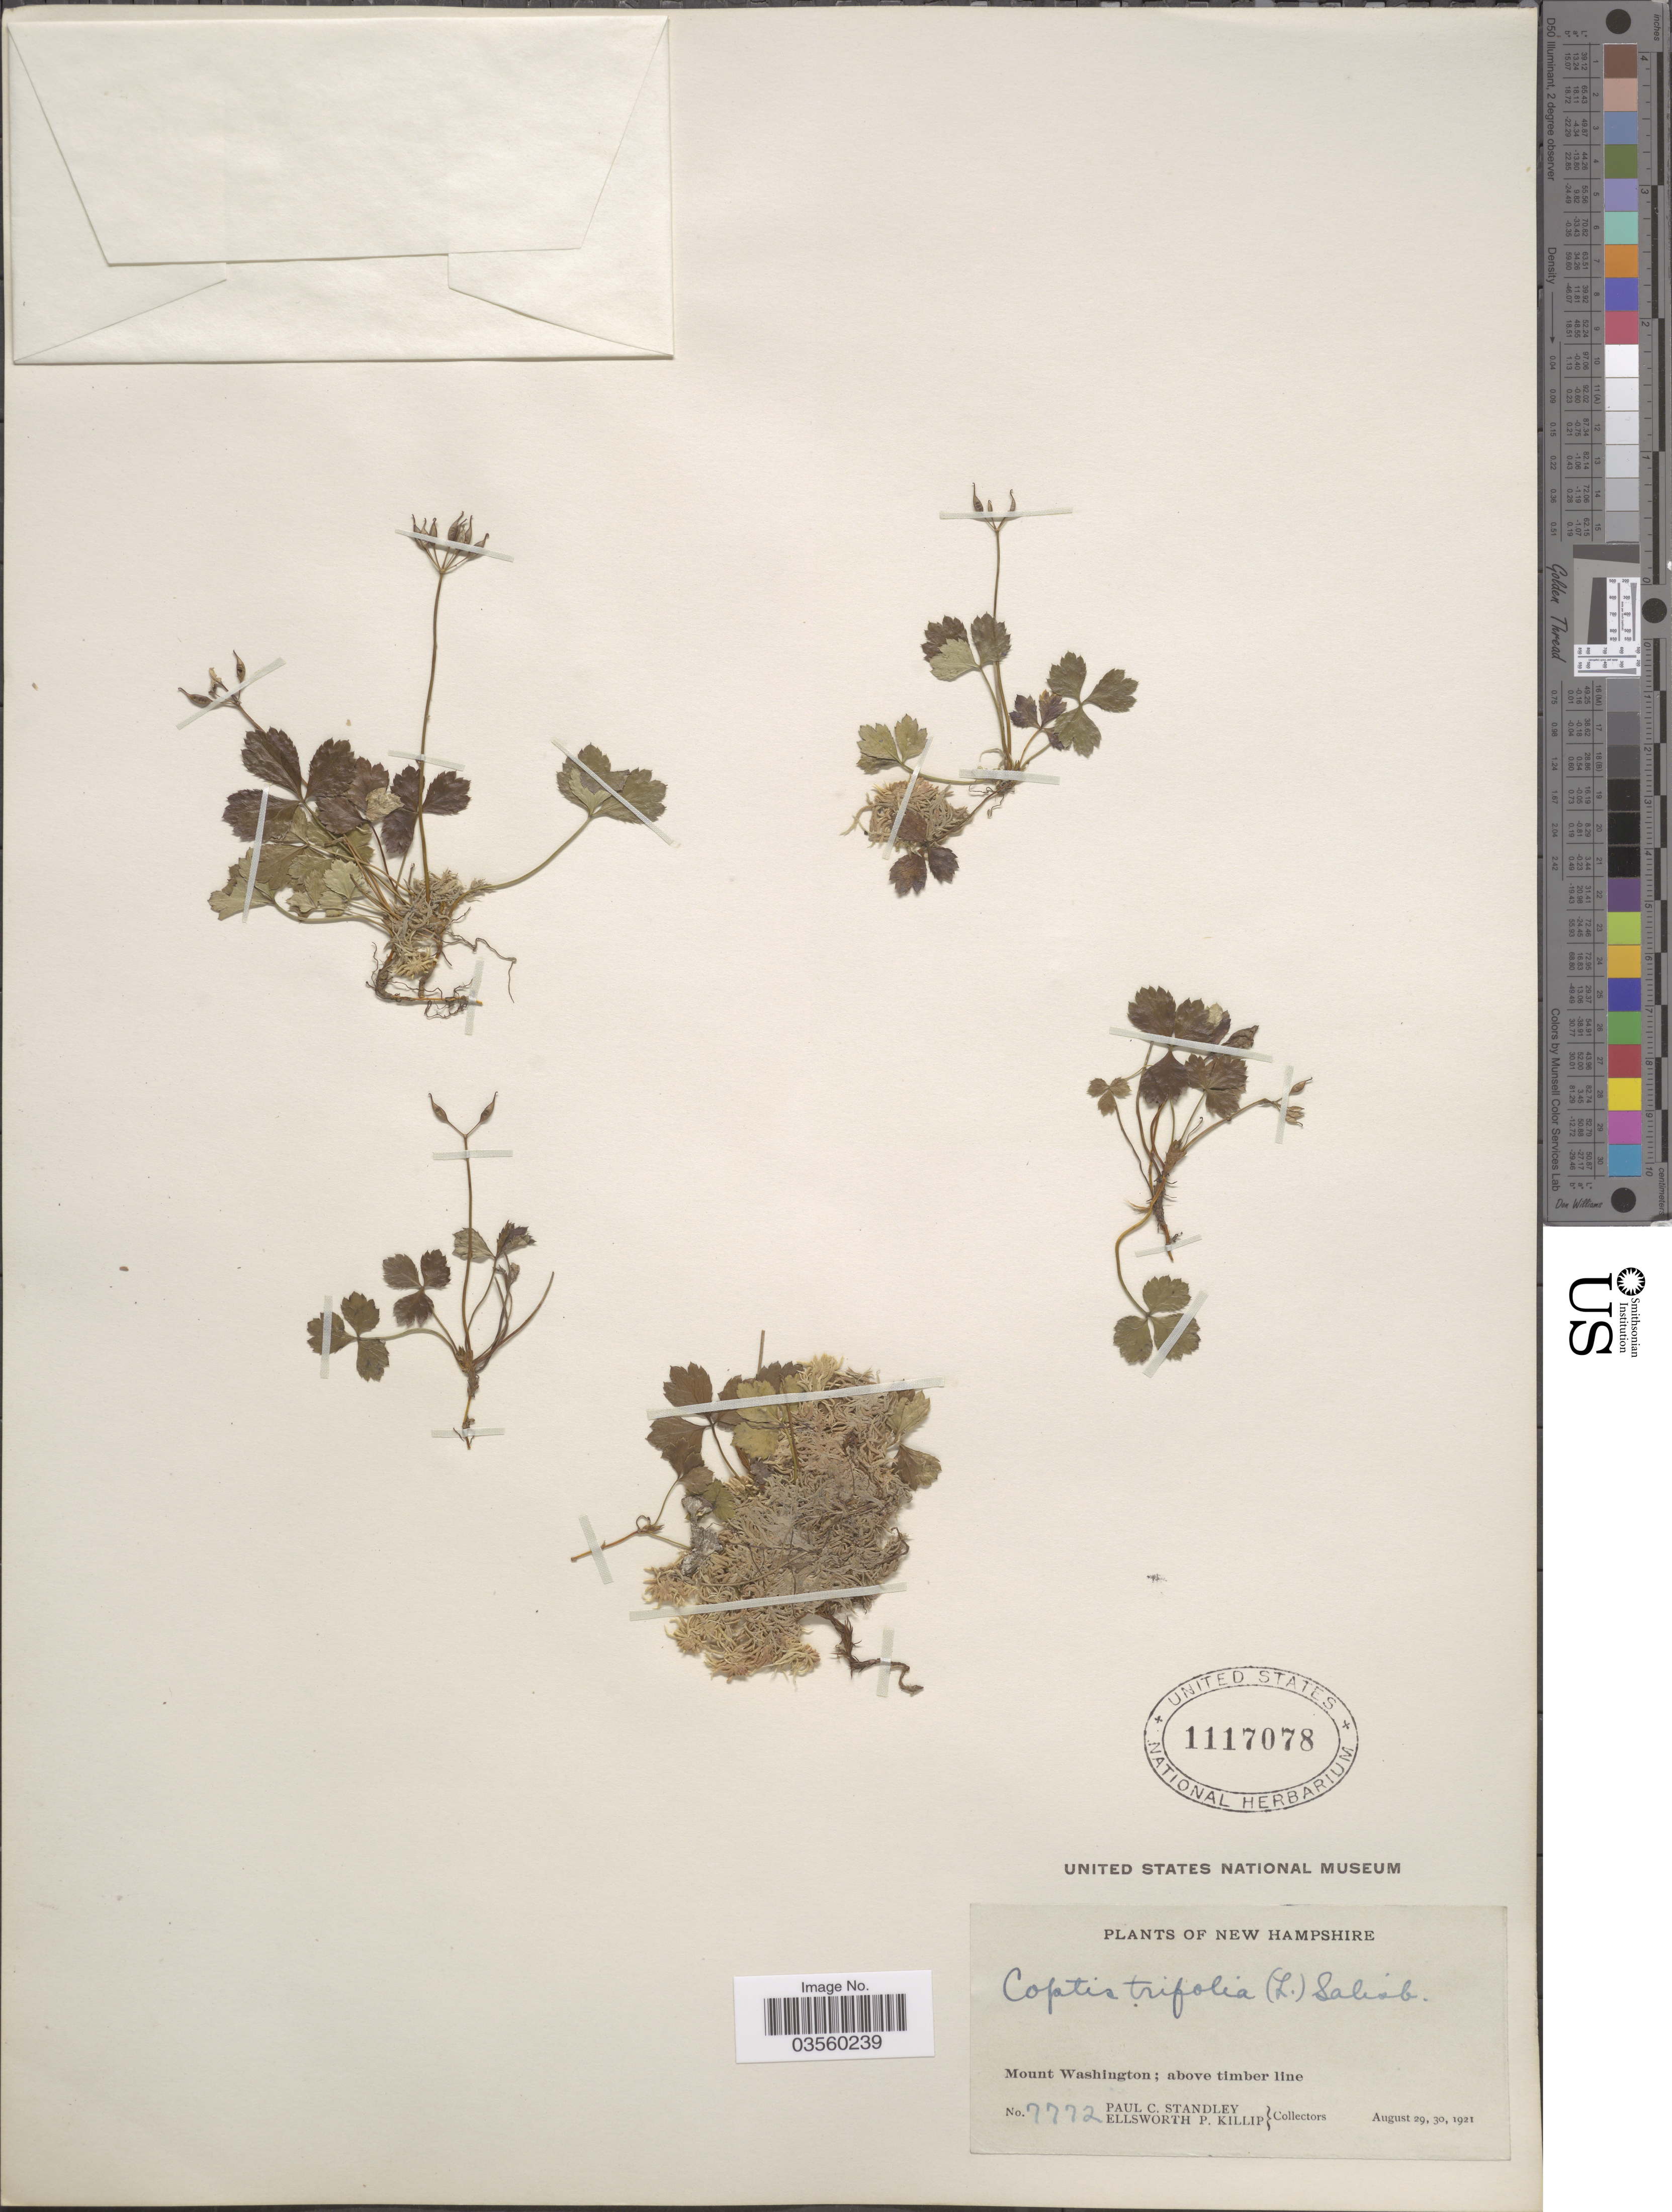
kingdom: Plantae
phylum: Tracheophyta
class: Magnoliopsida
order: Ranunculales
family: Ranunculaceae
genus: Coptis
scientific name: Coptis trifolia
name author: (L.) Salisb.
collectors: P. C. Standley & E. P. Killip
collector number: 7772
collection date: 1921-08-29/1921-08-30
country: United States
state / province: New Hampshire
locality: Mount Washington; above timber line.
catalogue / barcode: US 1117078